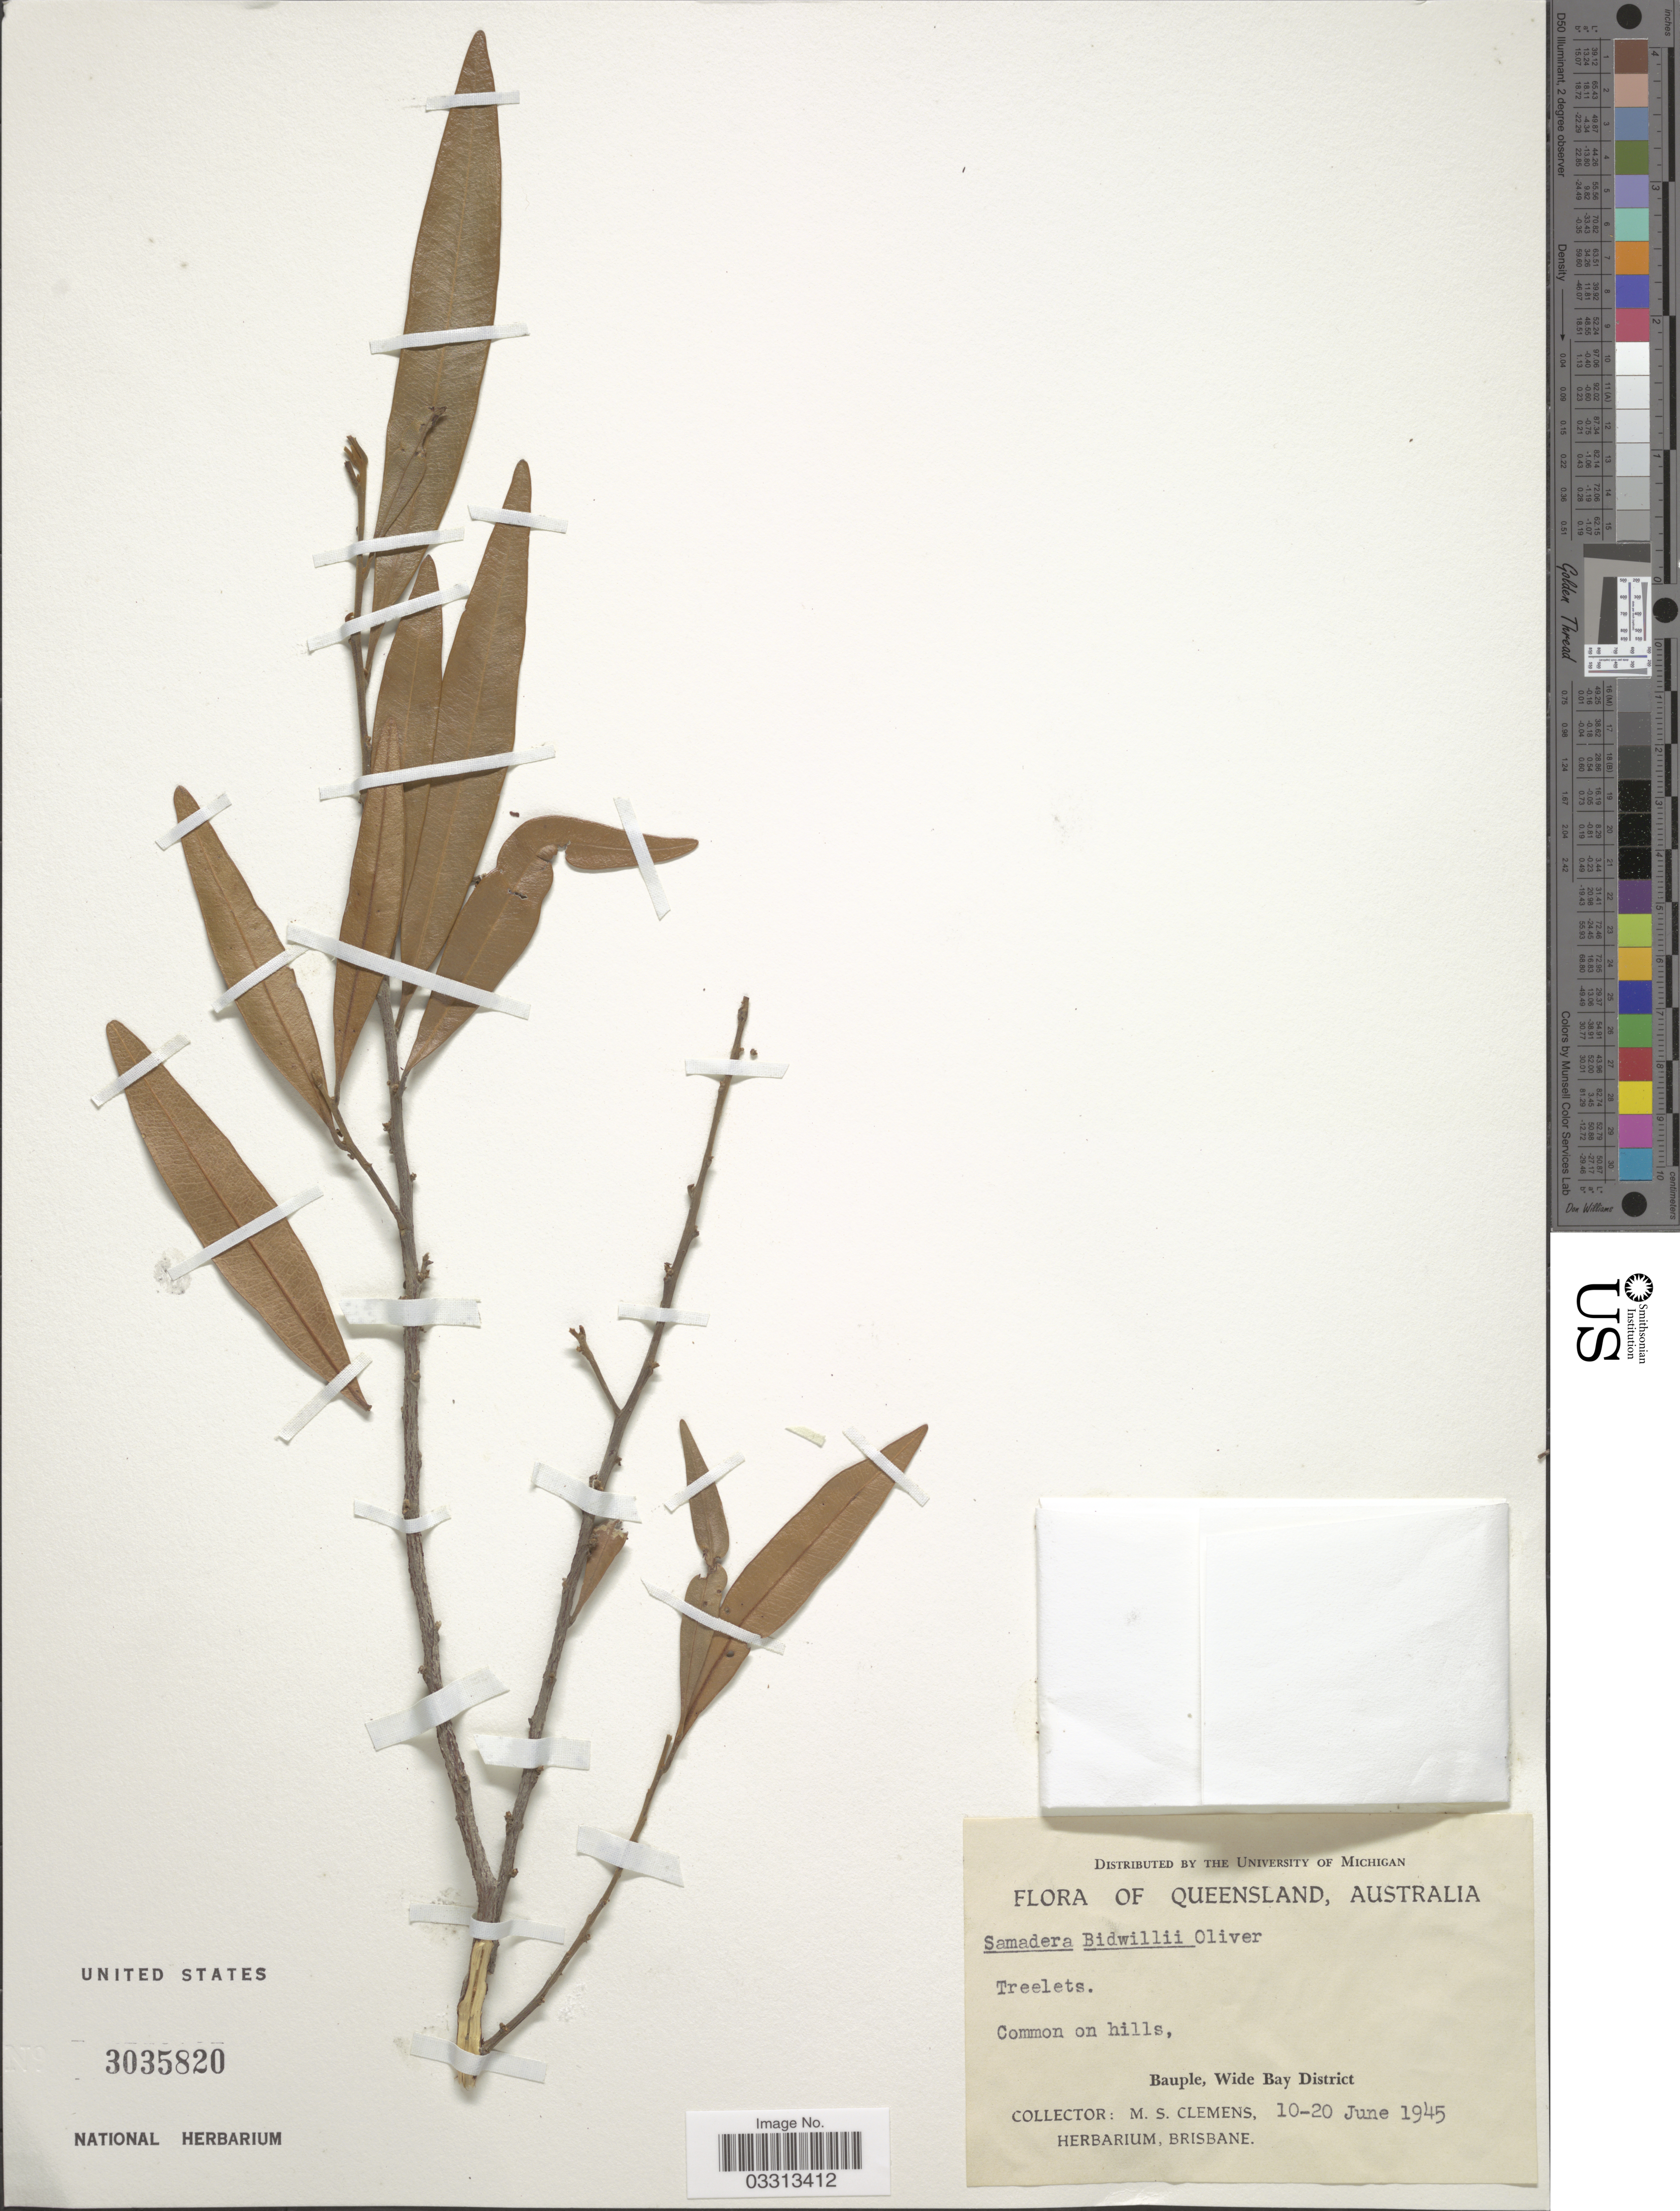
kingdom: Plantae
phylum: Tracheophyta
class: Magnoliopsida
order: Sapindales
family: Simaroubaceae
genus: Samadera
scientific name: Samadera bidwillii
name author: Oliv.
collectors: M. S. Clemens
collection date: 1945-06-10/1945-06-20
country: Australia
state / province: Queensland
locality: Bauple, Wide Bay District.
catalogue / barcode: US 3035820